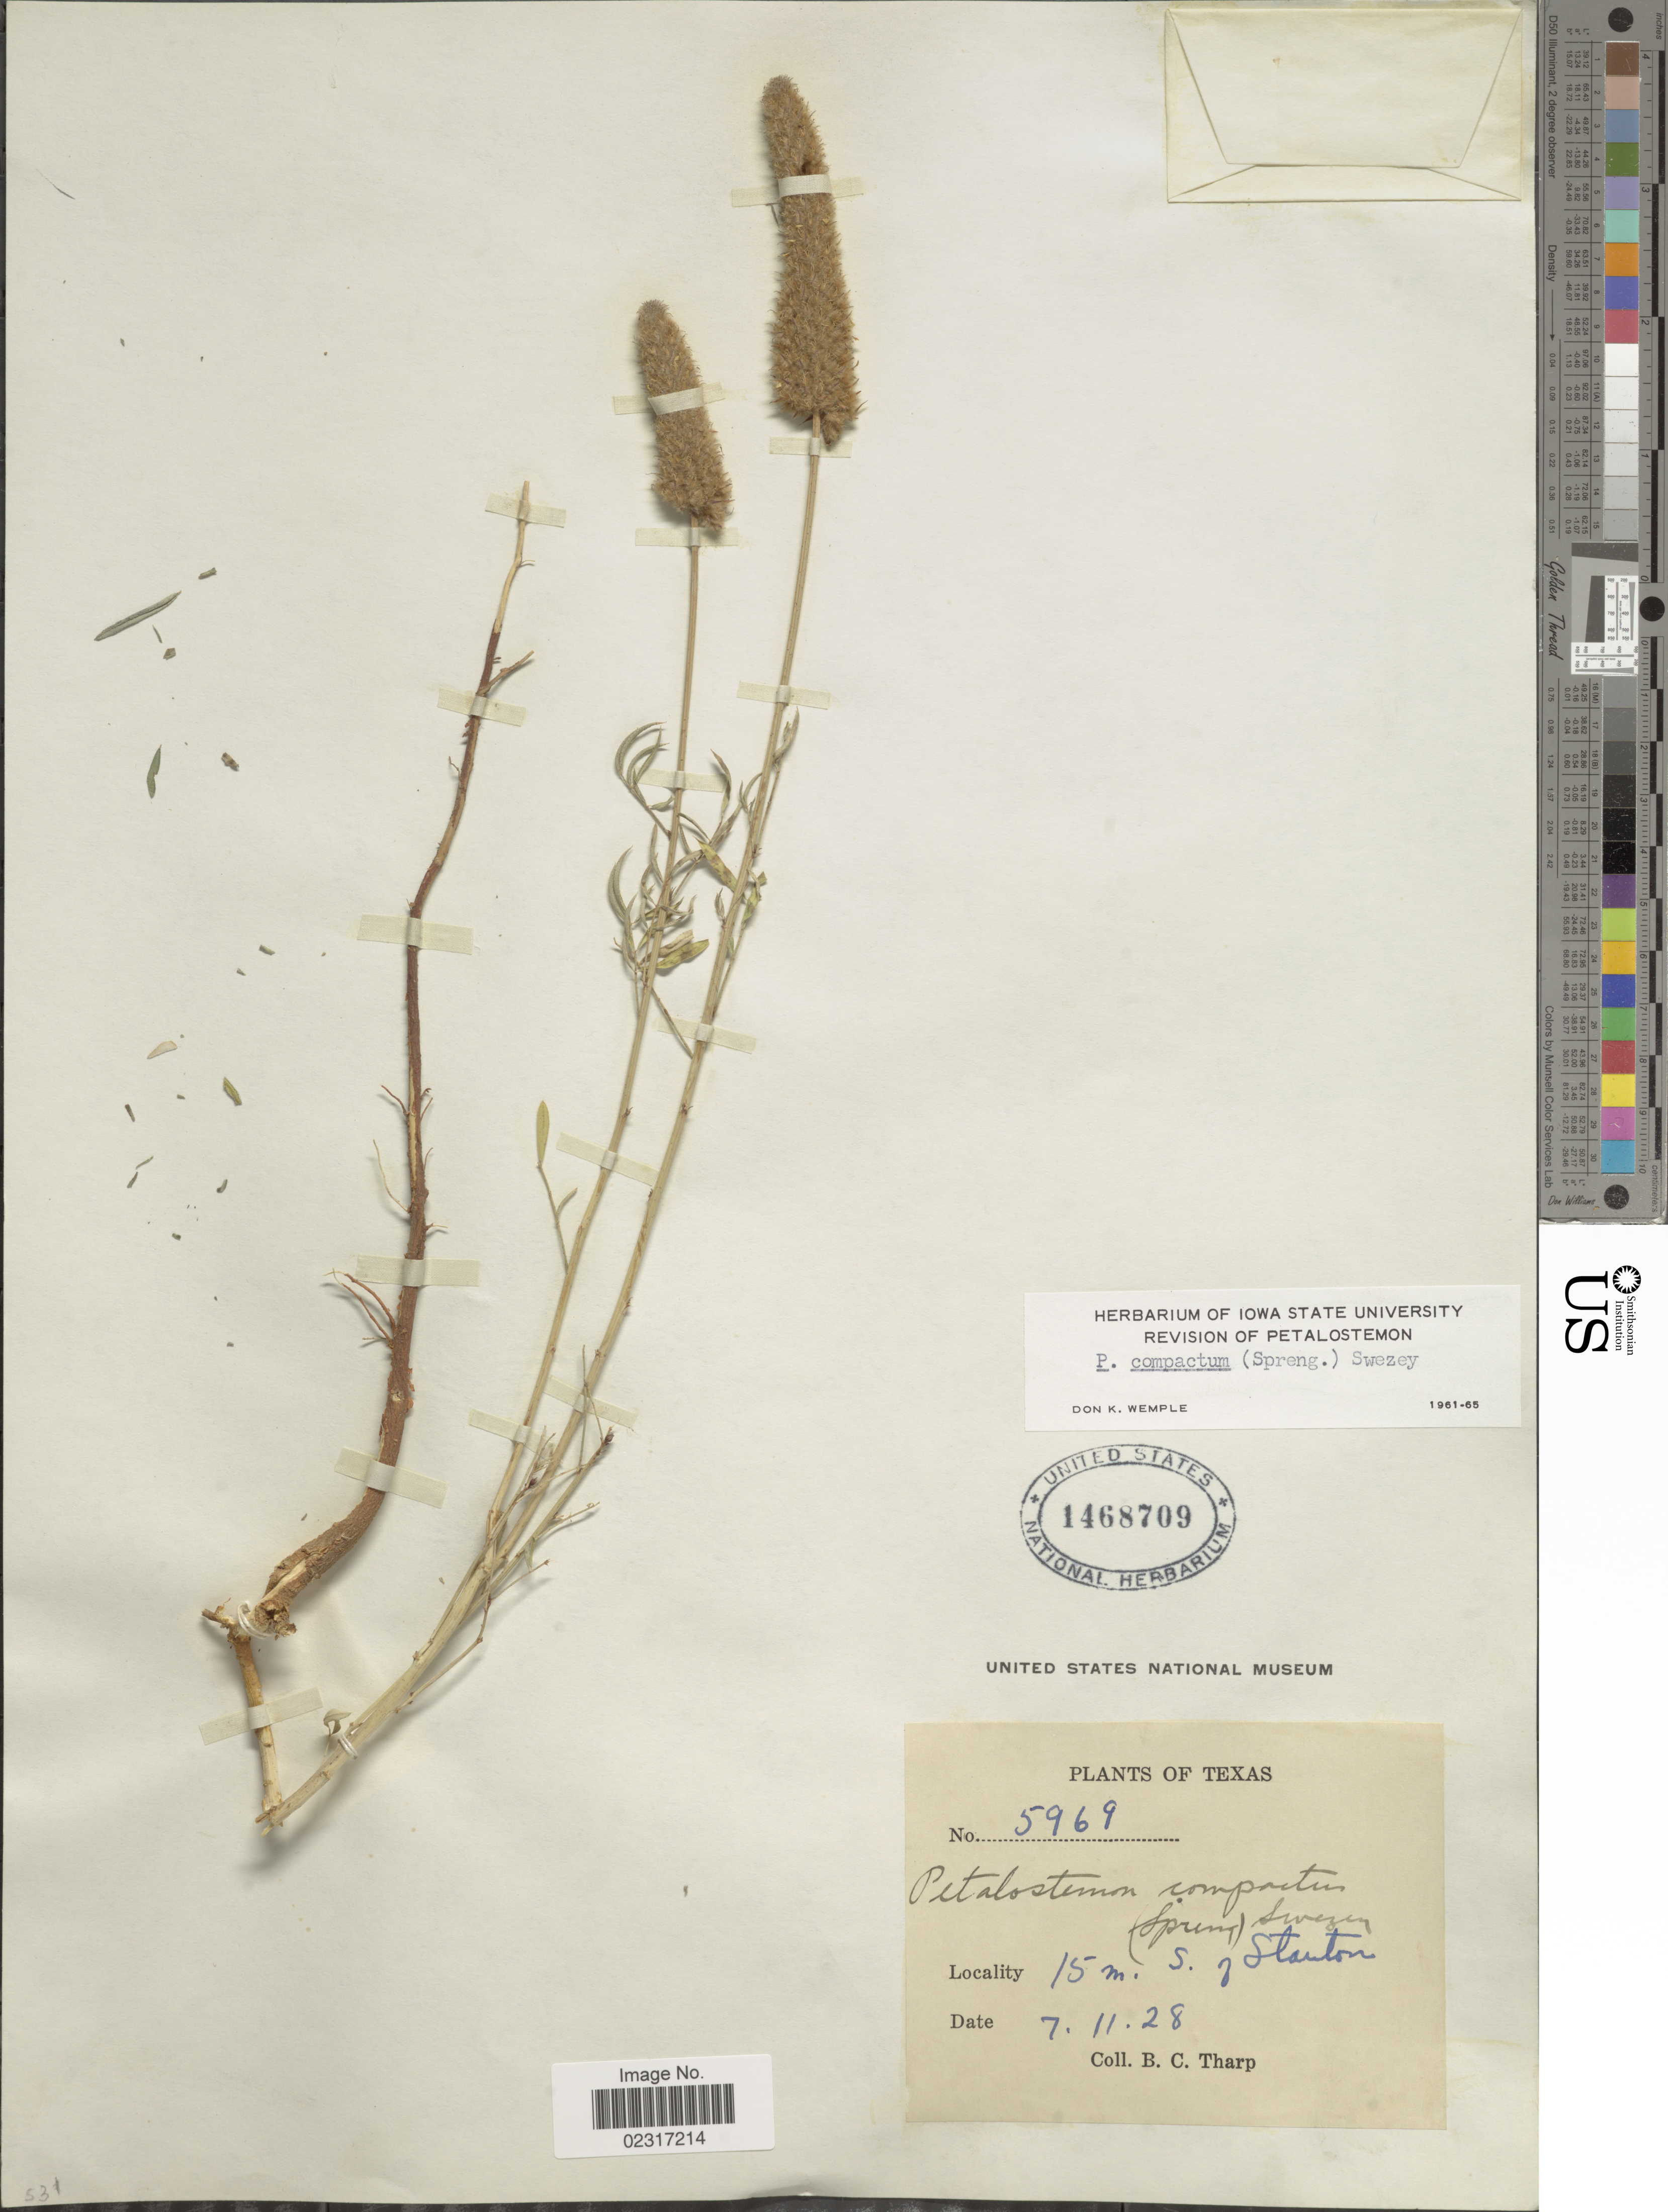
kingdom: Plantae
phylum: Tracheophyta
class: Magnoliopsida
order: Fabales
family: Fabaceae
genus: Dalea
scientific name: Dalea compacta var. pubescens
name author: (A. Gray) Barneby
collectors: B. C. Tharp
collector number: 5969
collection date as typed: Transcribed d/m/y: 11/7/28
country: United States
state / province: Texas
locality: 15 m. S. of Stanton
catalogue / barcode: US 1468709